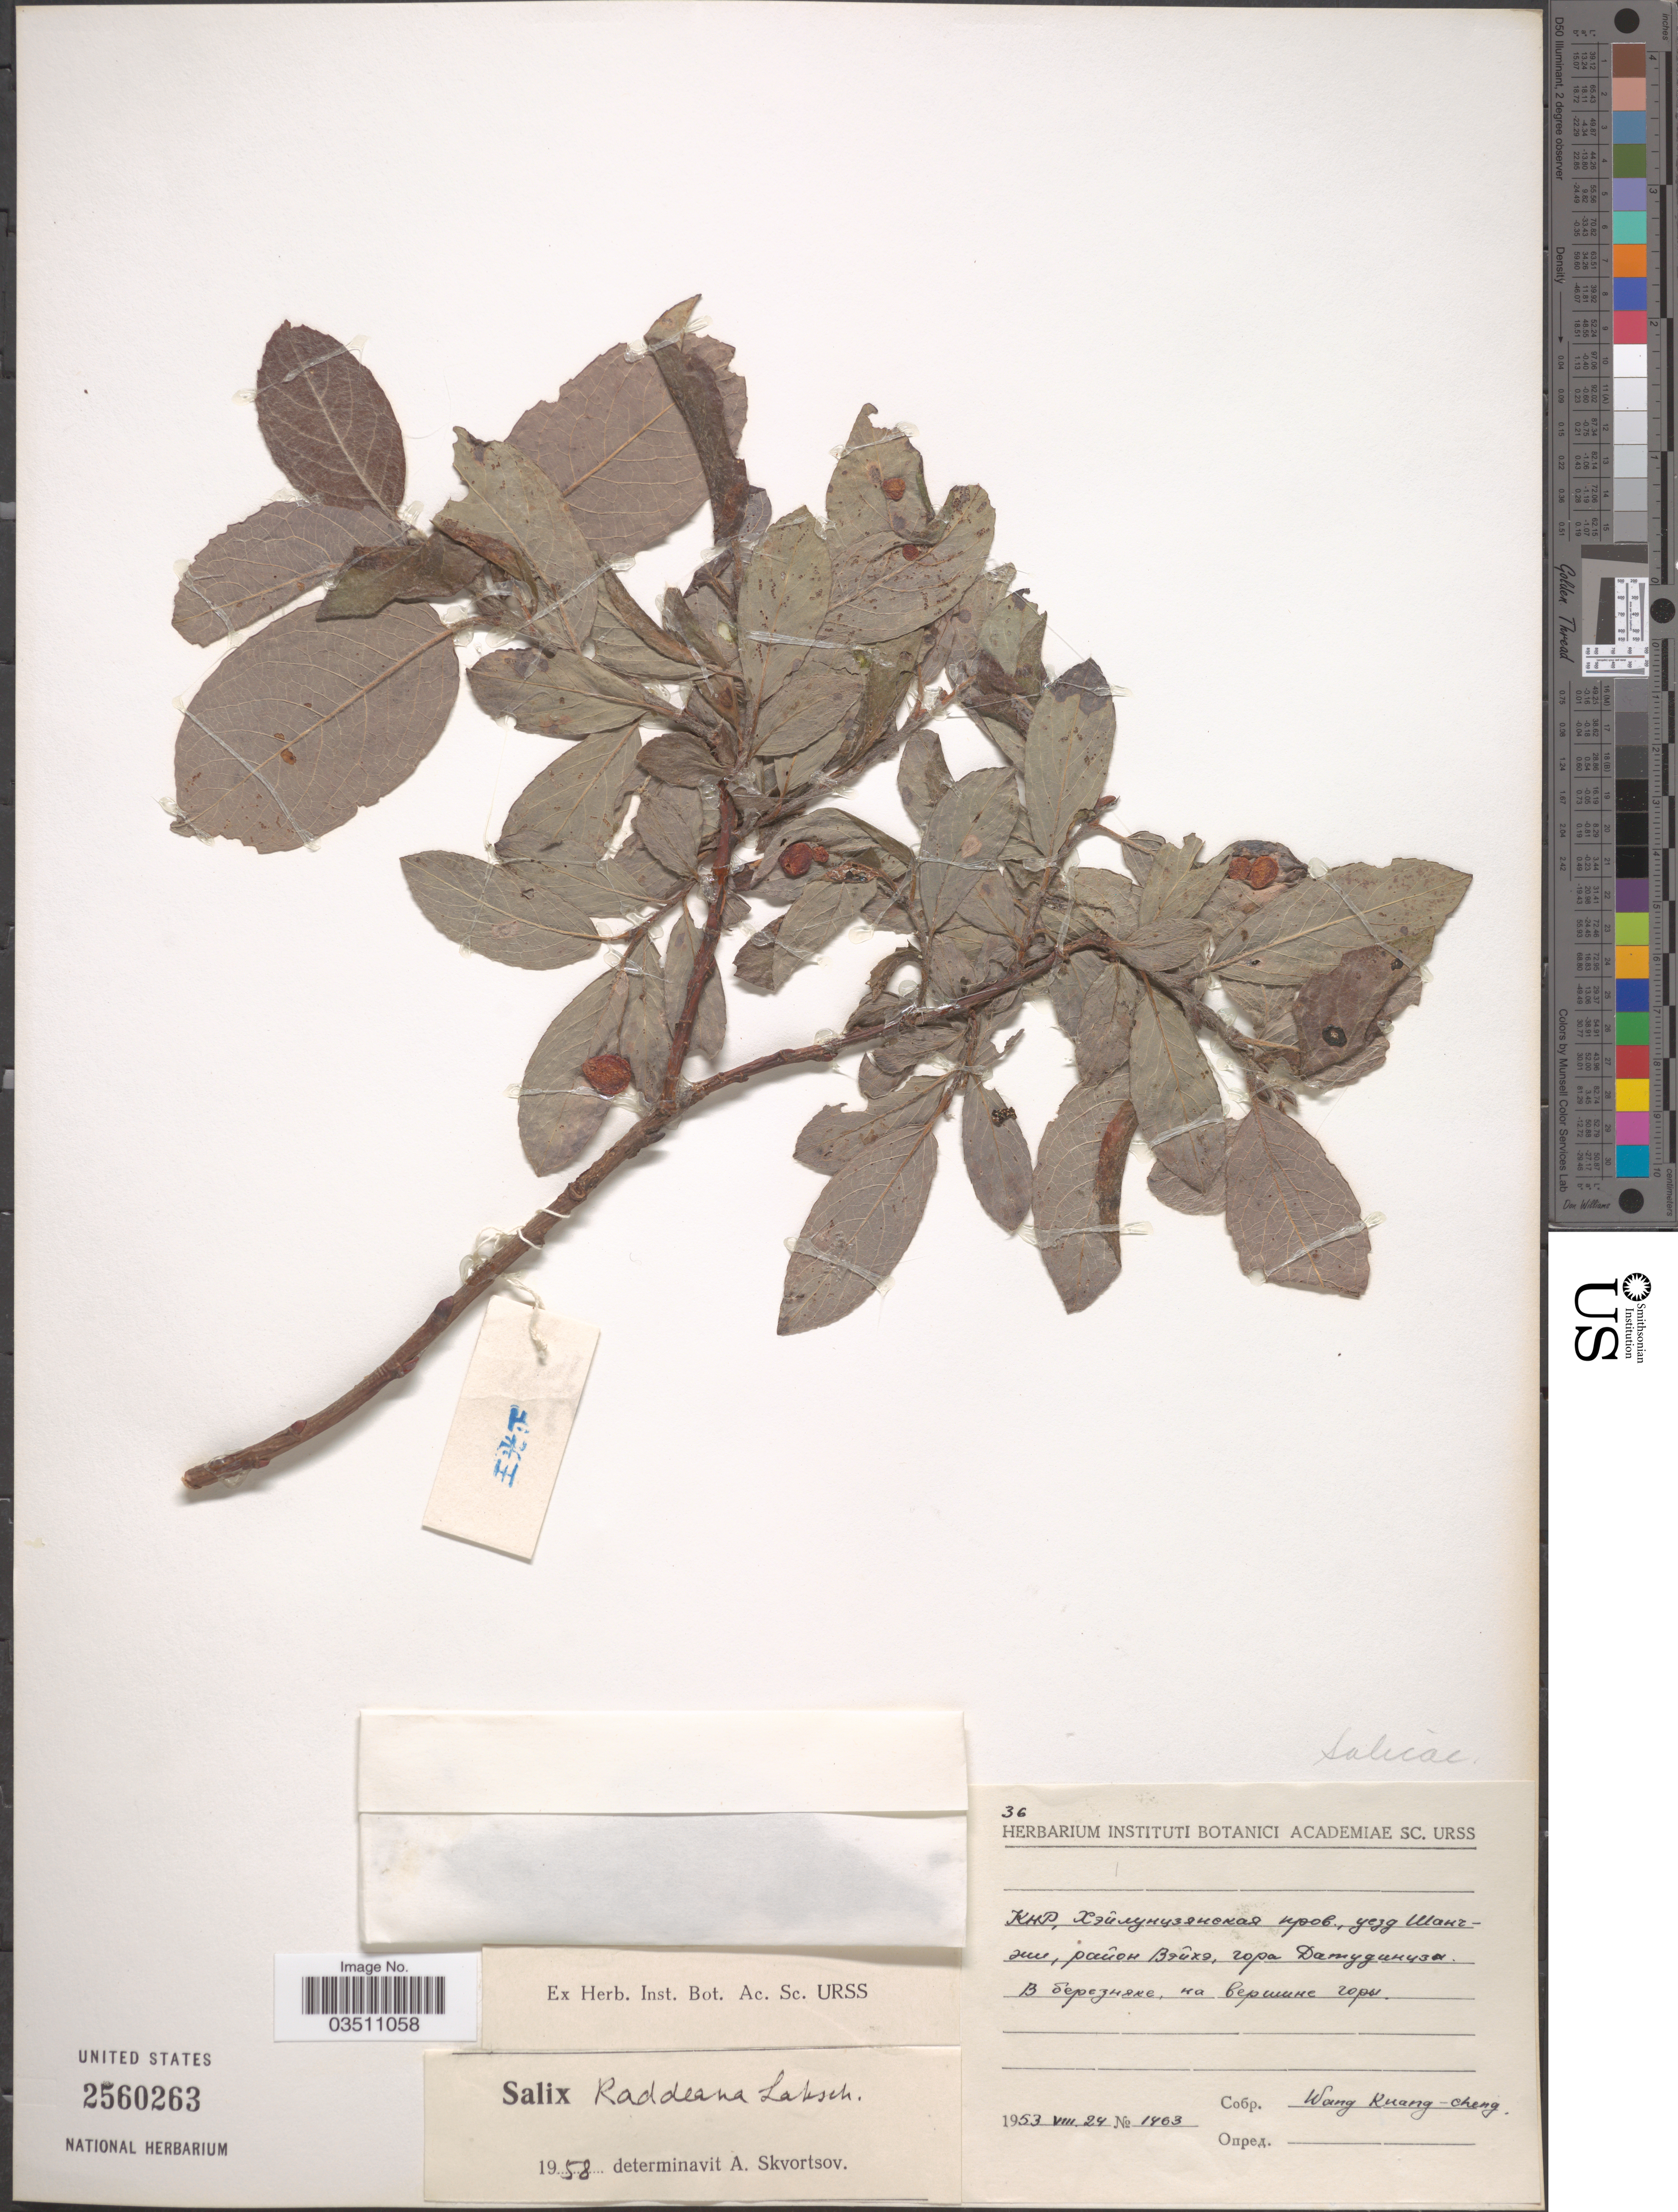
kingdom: Plantae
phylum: Tracheophyta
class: Magnoliopsida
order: Malpighiales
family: Salicaceae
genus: Salix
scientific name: Salix raddeana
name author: Laksch. ex Nasarow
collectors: W. Kuang-Cheng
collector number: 1463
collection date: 1953-08-24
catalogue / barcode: US 2560263